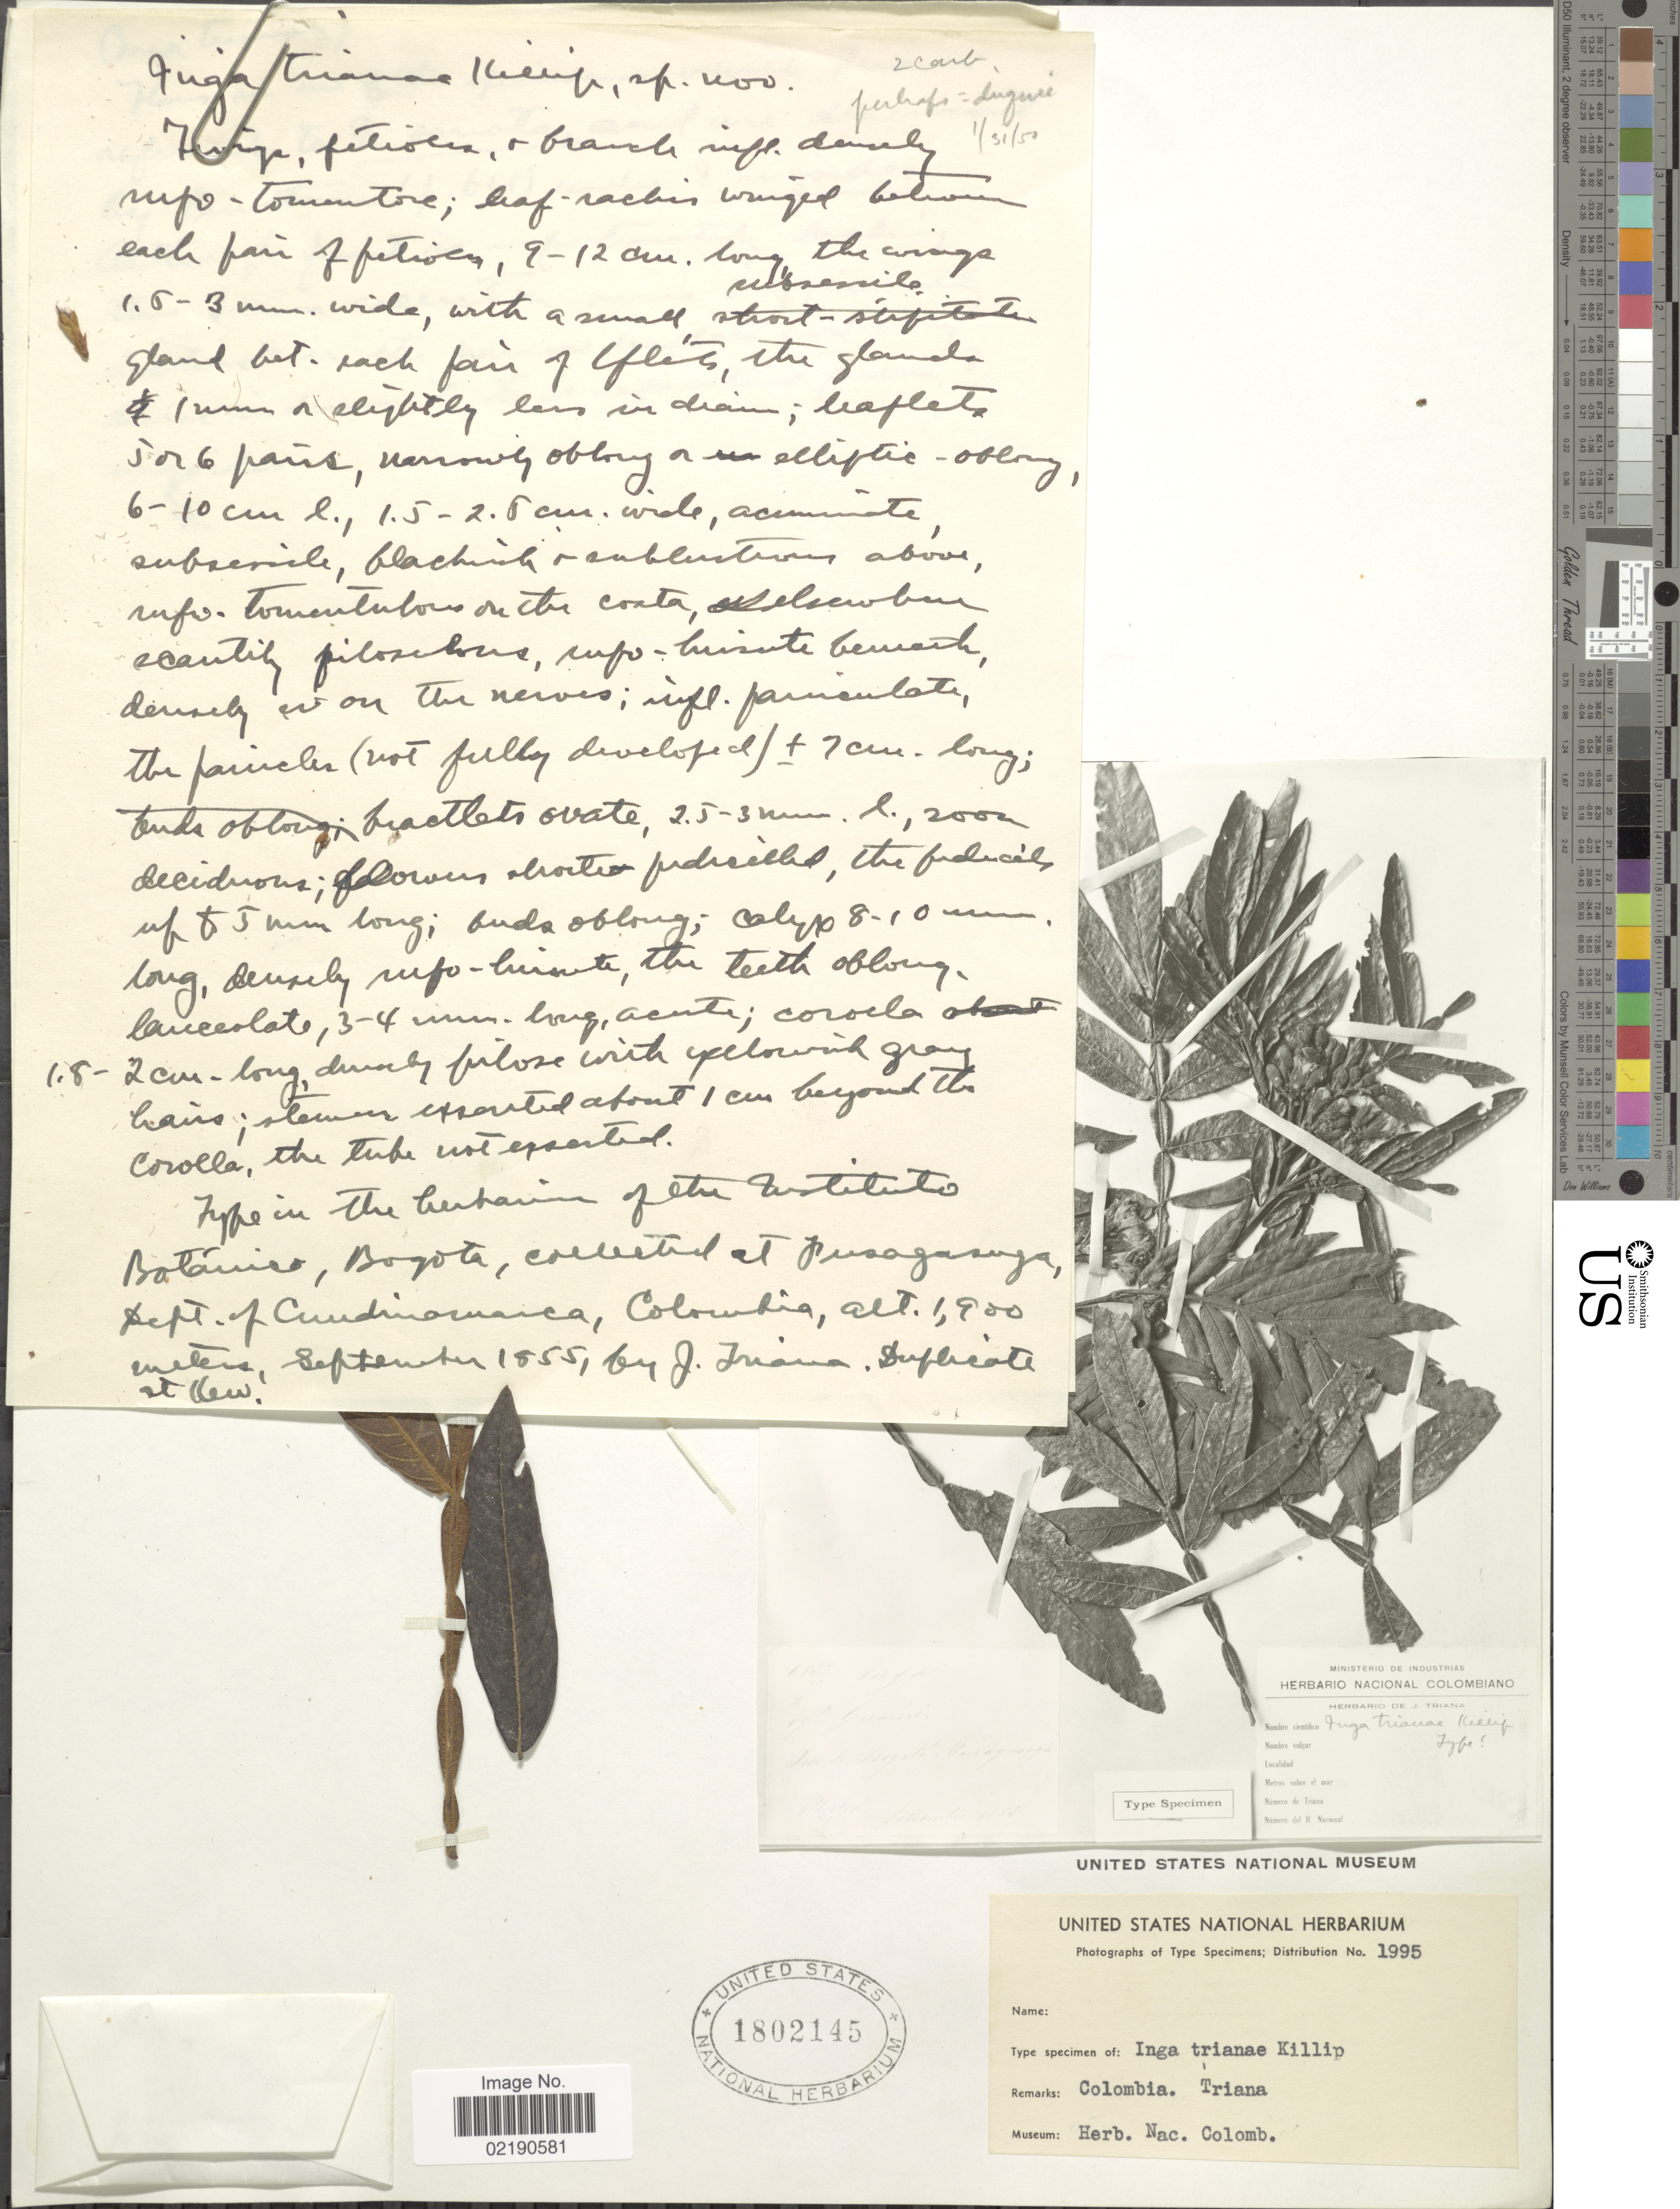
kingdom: Plantae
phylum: Tracheophyta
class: Magnoliopsida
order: Fabales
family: Fabaceae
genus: Inga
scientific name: Inga sp.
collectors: J. Triana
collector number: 1995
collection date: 1855-09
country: Colombia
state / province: Cundinamarca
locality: Botanico, Bogota. Fusagasuga, dept. of Cundinamarca, Colombia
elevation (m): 1900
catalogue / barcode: US 1802145